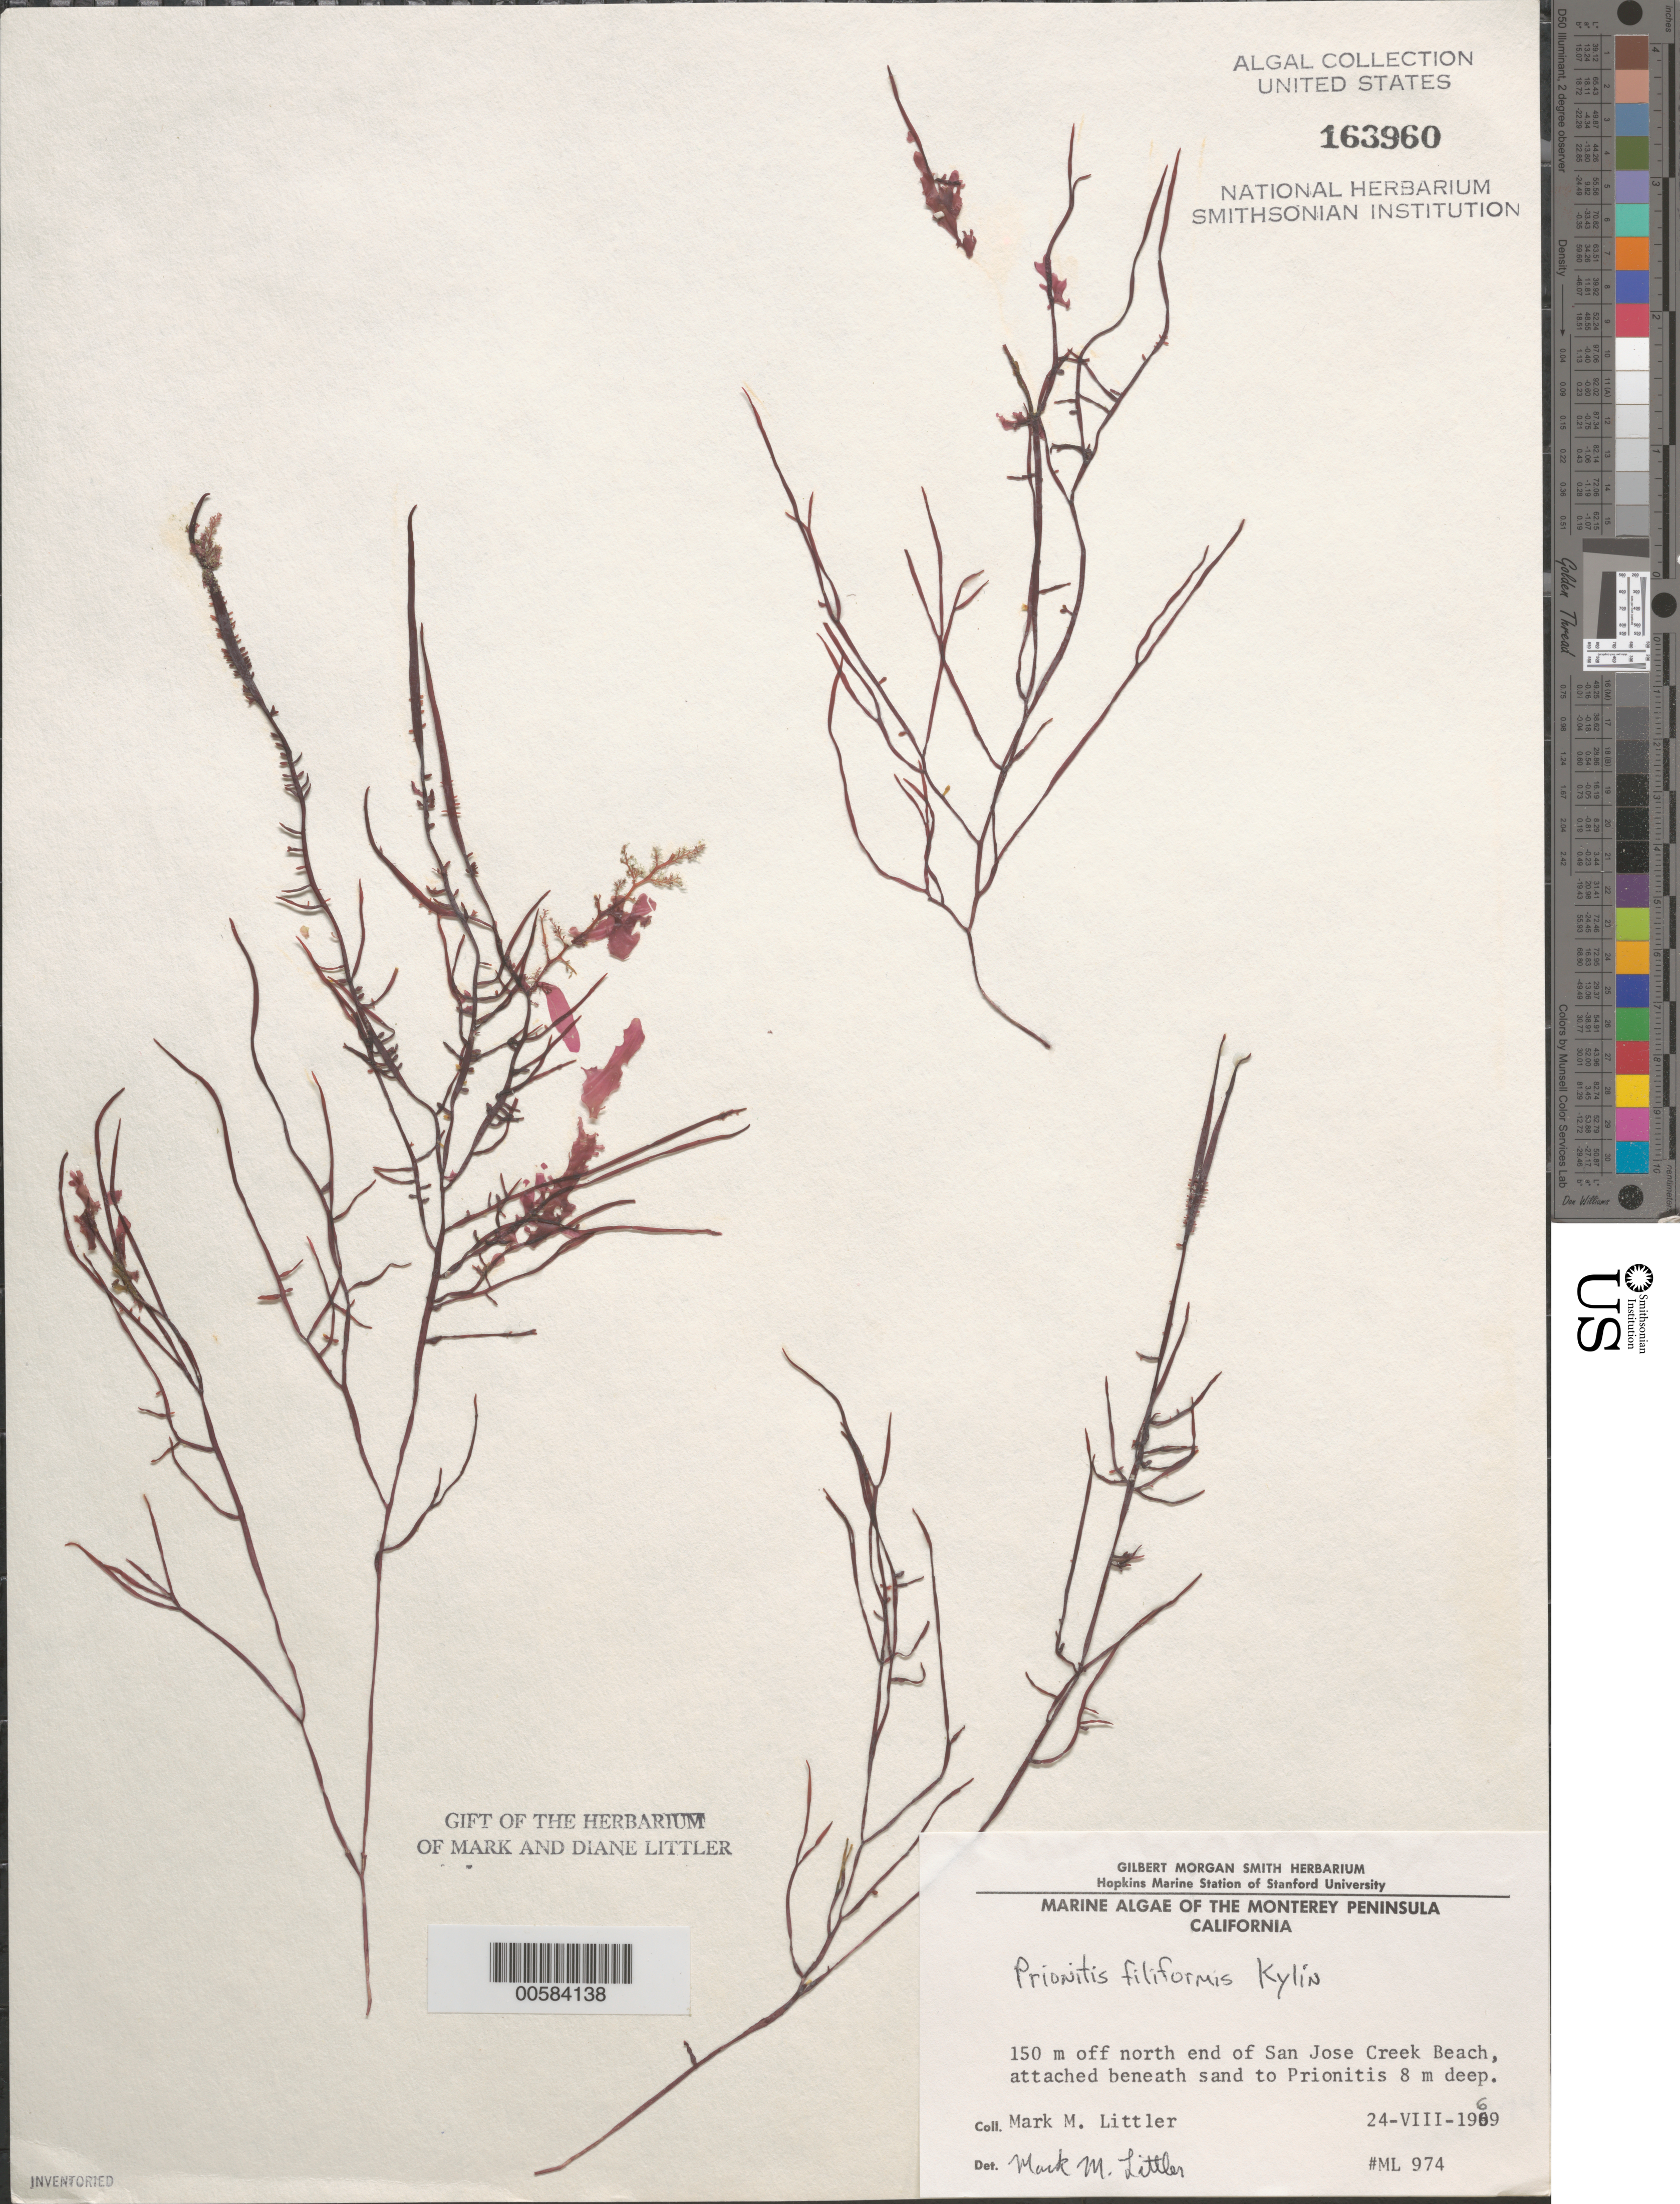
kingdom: Plantae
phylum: Rhodophyta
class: Florideophyceae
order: Halymeniales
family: Halymeniaceae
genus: Prionitis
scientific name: Prionitis filiformis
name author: Kylin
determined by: Littler, M. M.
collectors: M. M. Littler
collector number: ML 974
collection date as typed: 24 Aug 1969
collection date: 1969-08-24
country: United States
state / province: California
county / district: Monterey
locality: Off north San Jose Creek Beach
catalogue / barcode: US 163960